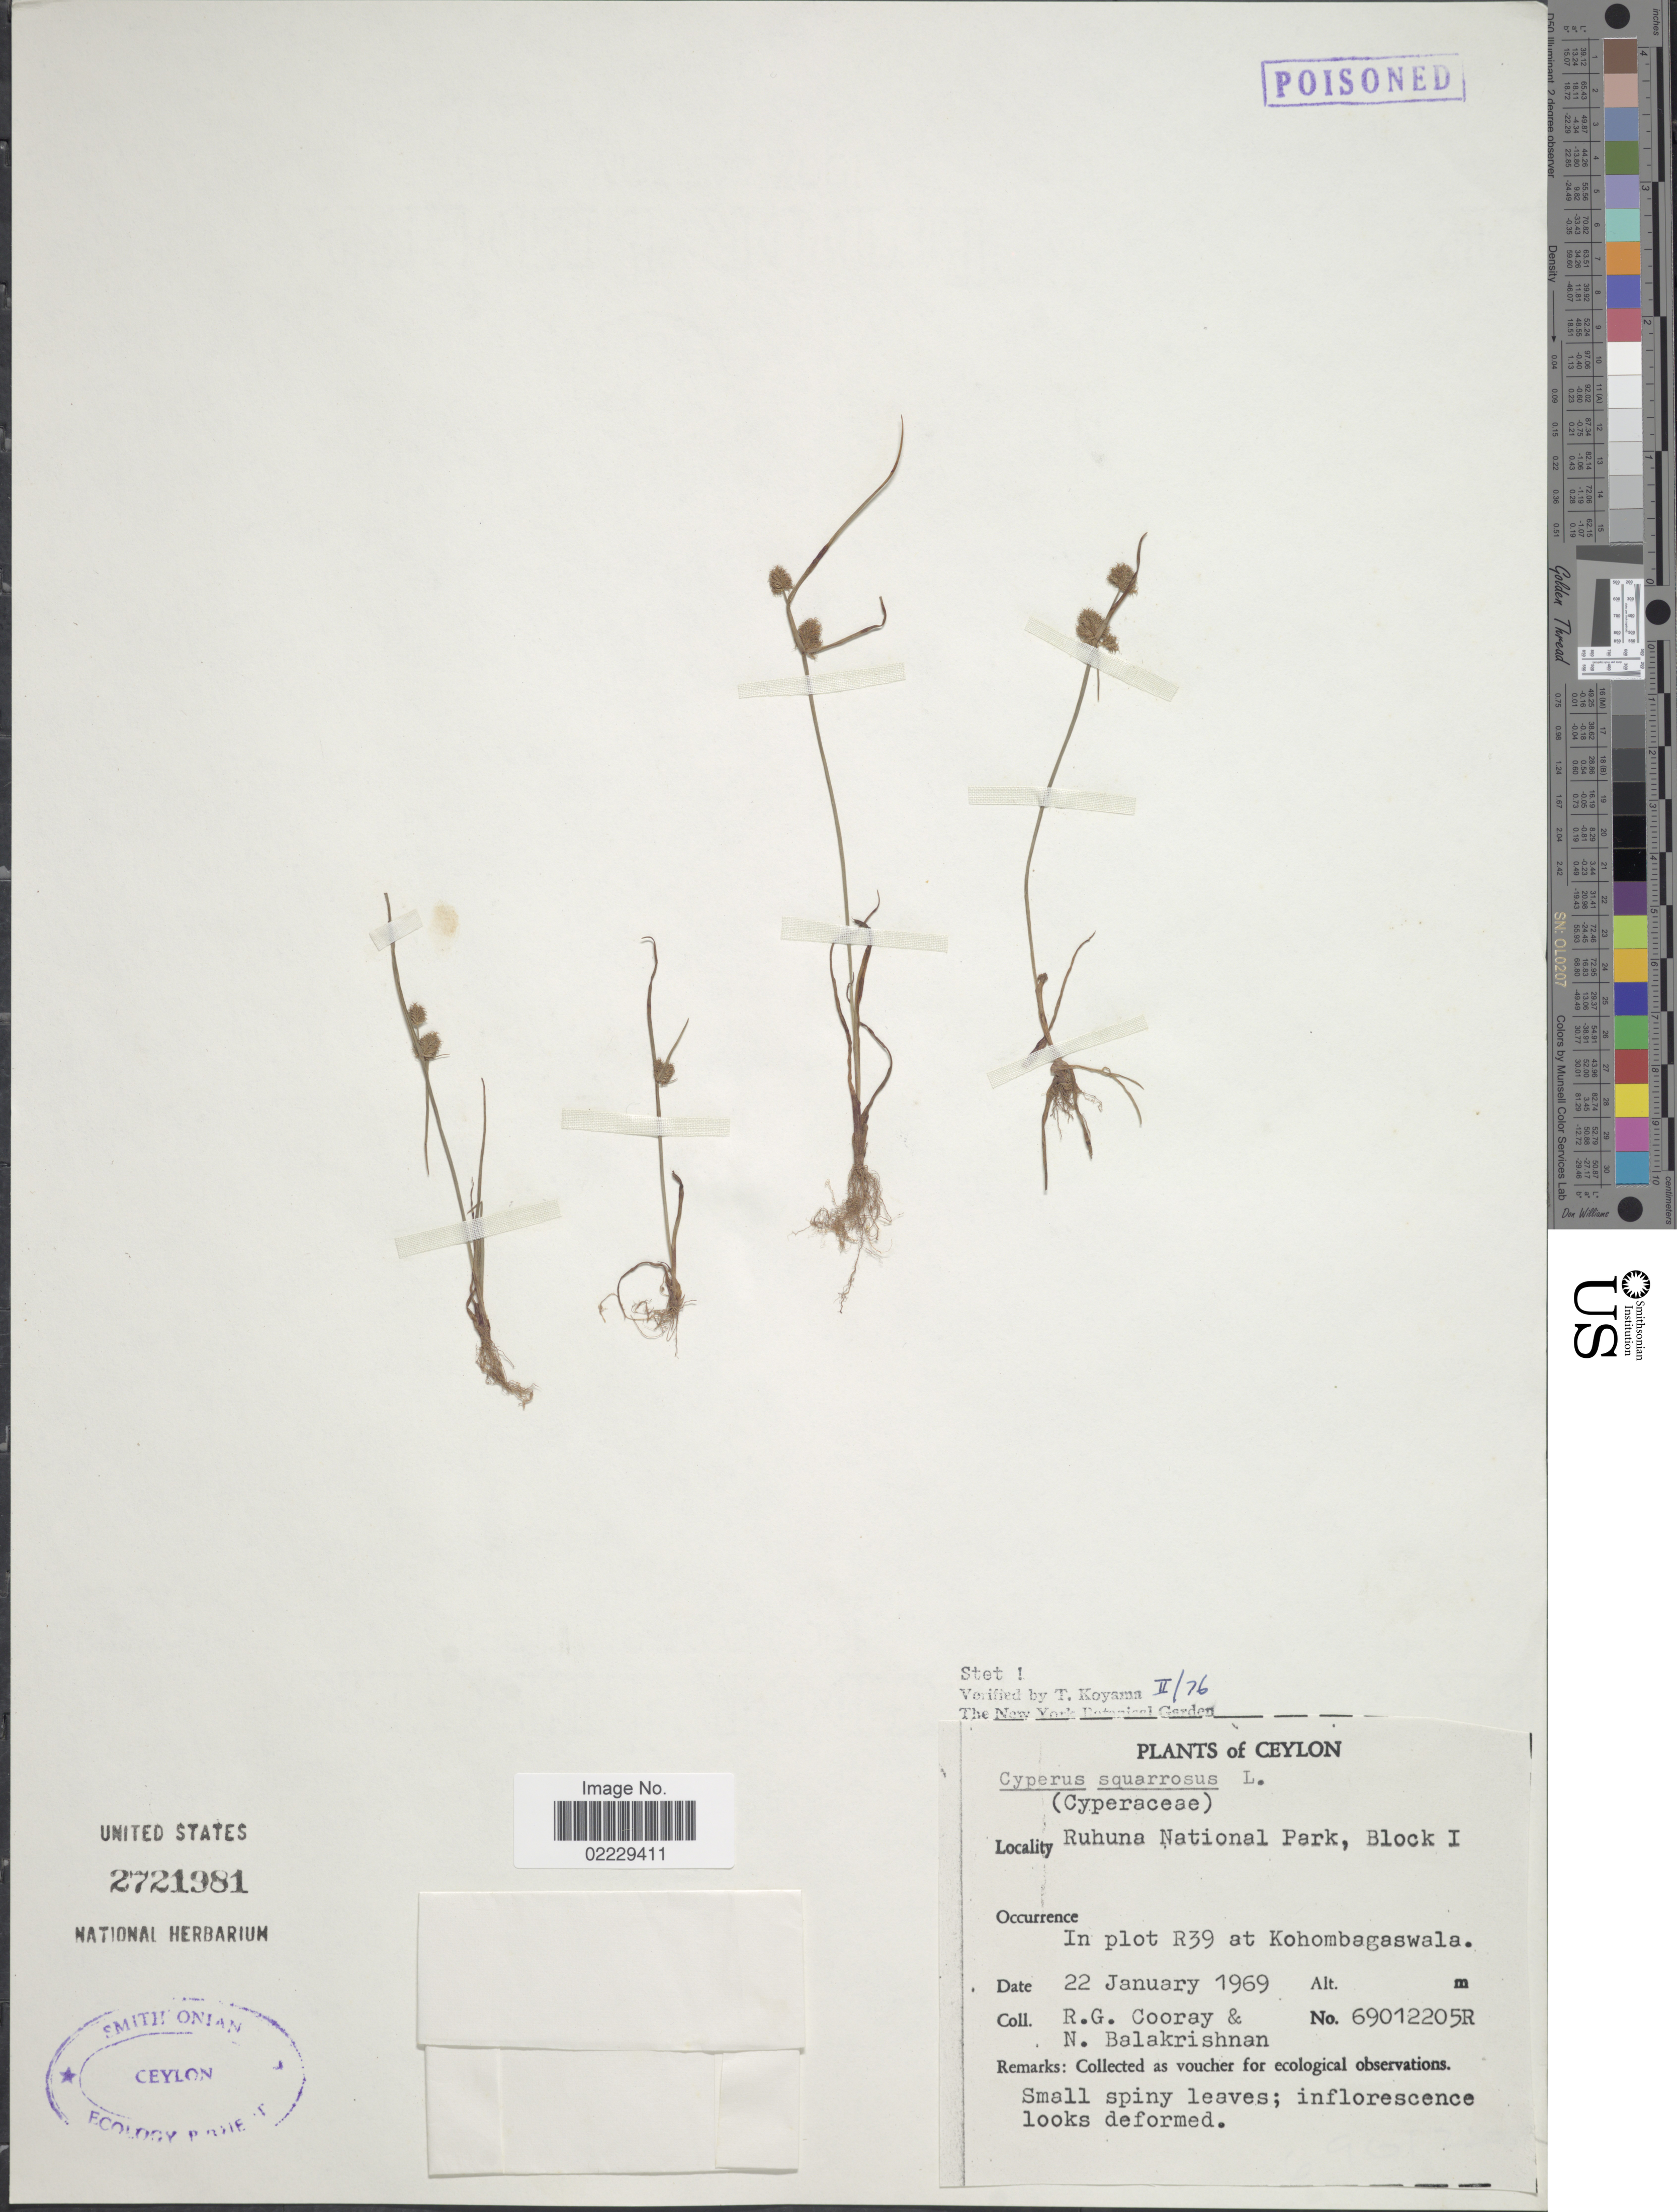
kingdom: Plantae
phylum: Tracheophyta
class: Liliopsida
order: Poales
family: Cyperaceae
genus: Cyperus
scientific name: Cyperus squarrosus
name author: L.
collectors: R. Cooray & N. Balakrishnan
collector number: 69012205R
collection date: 1969-01-22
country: Sri Lanka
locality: Ceylon, Ruhuna National Park, Block 1, in Plot R39 at Kohombagaswala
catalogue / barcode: US 2721981